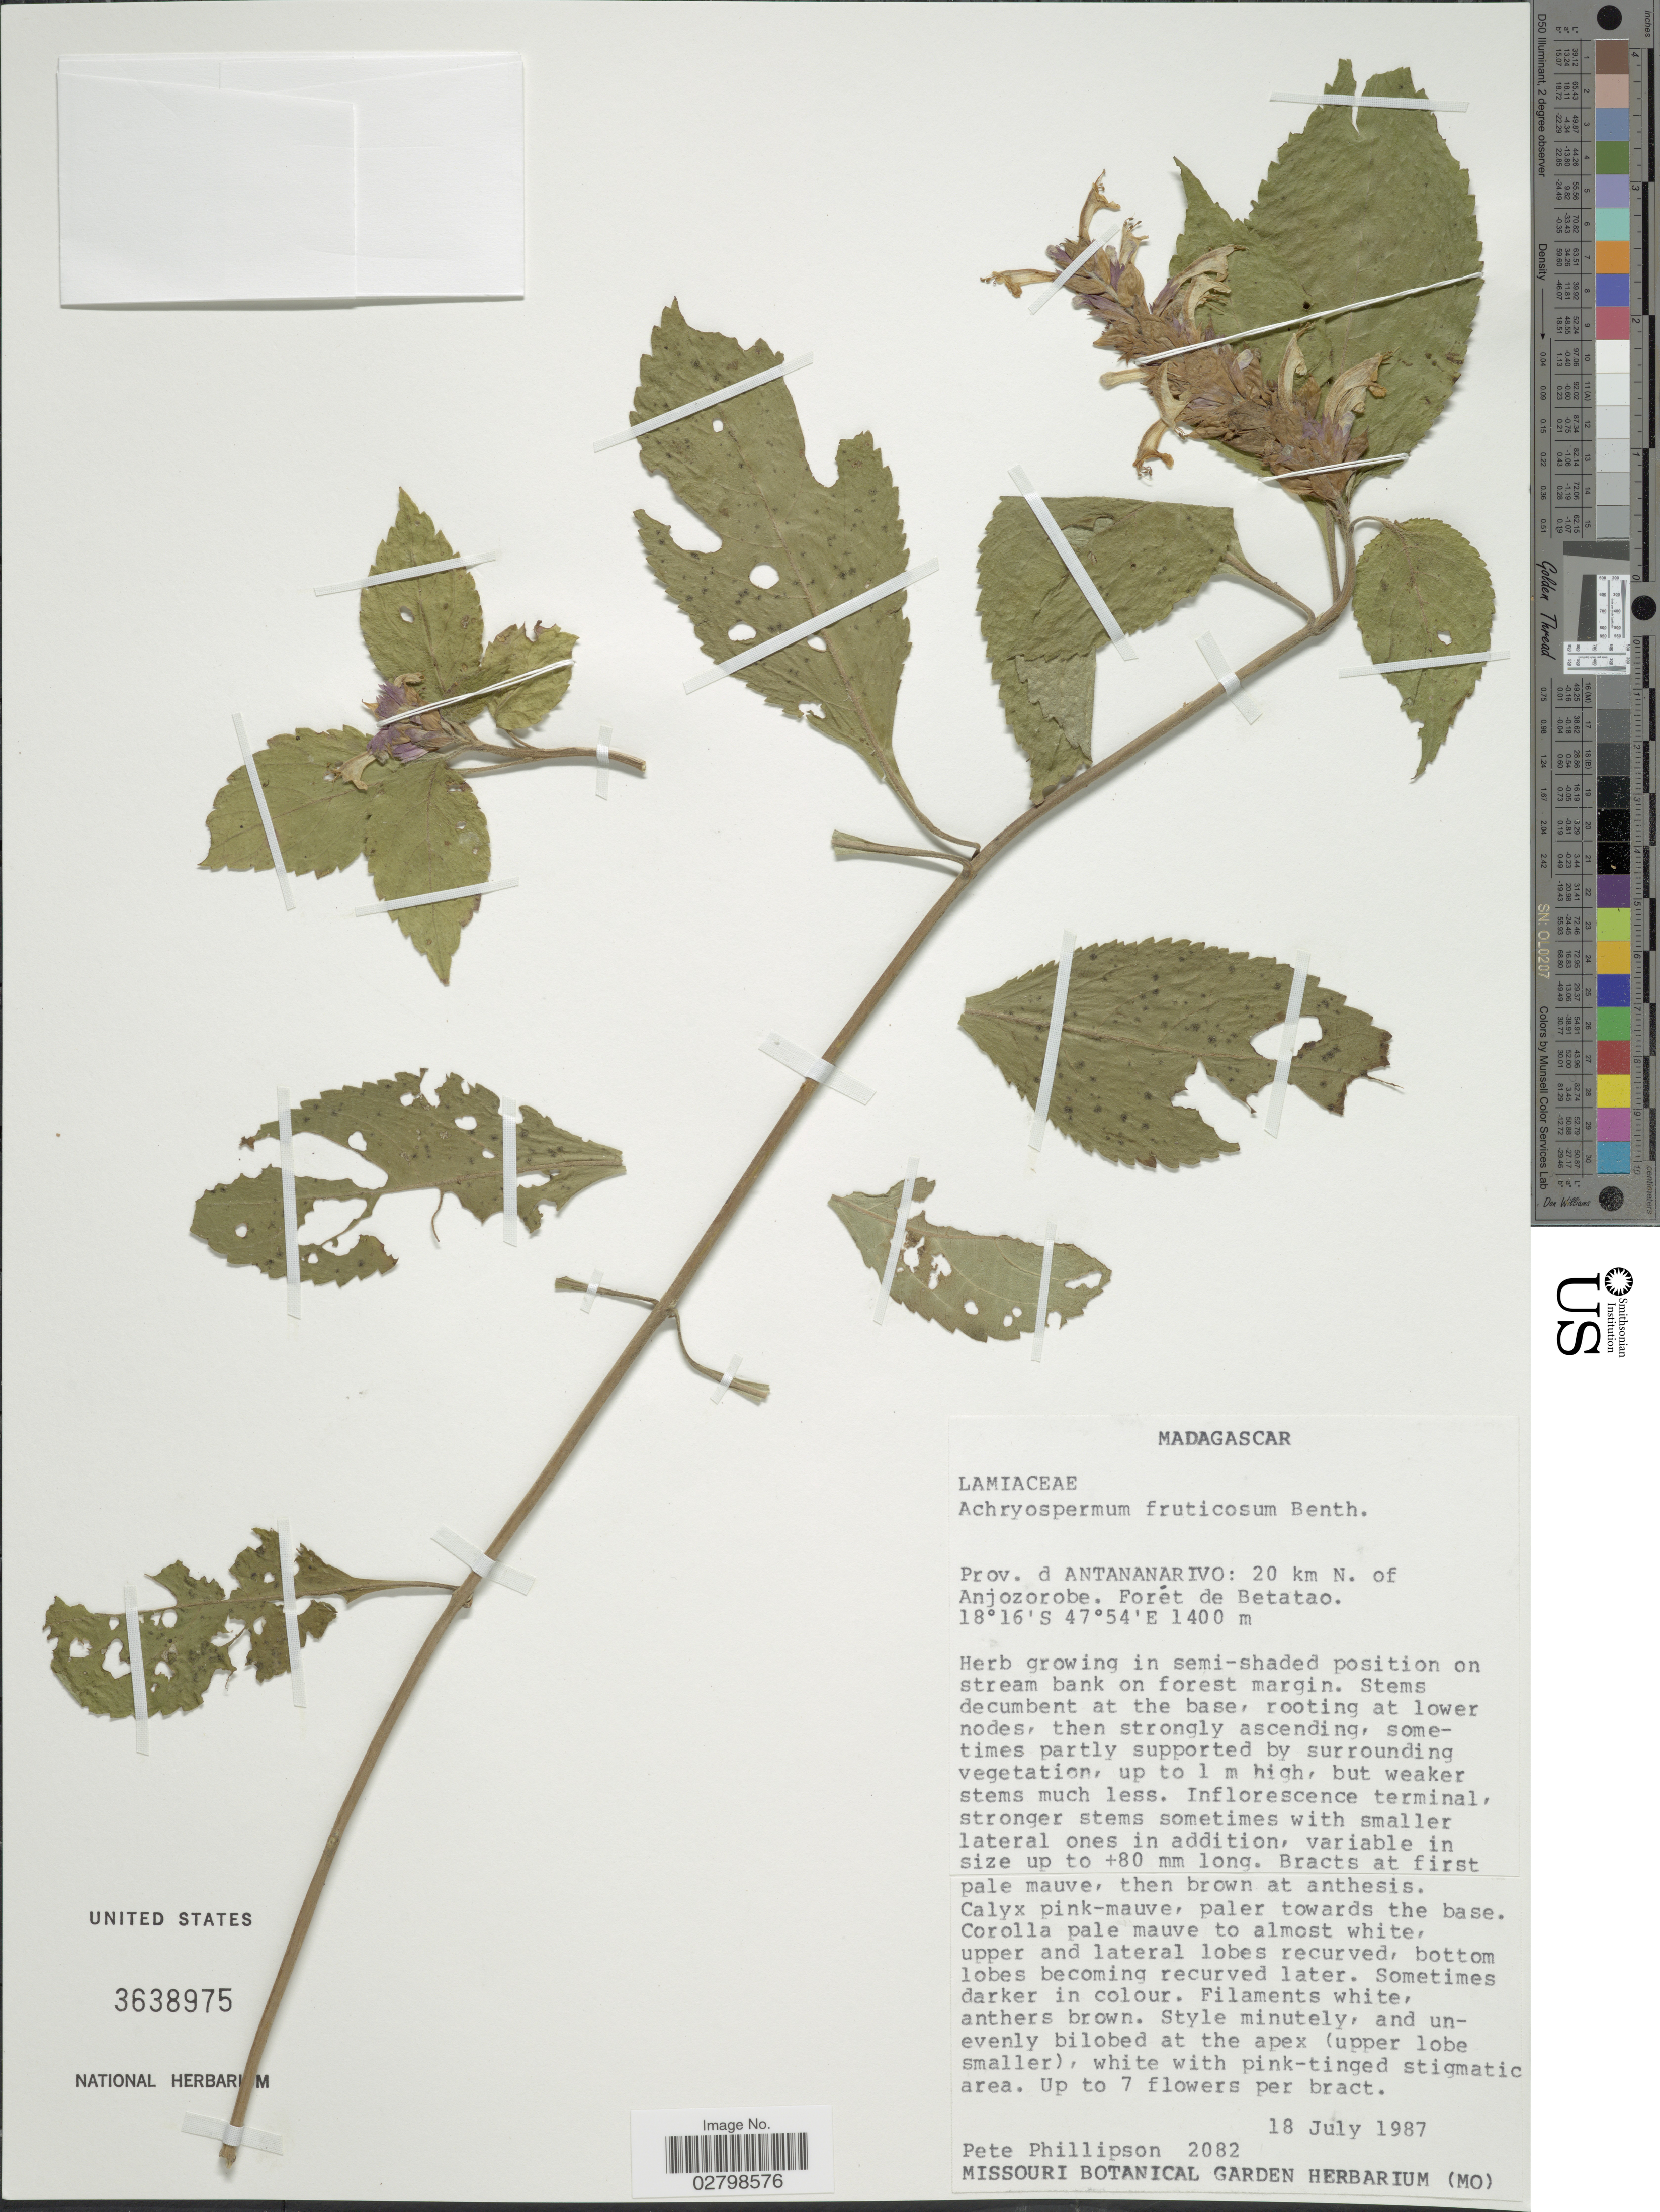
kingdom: Plantae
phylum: Tracheophyta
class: Magnoliopsida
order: Lamiales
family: Lamiaceae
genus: Achyrospermum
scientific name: Achyrospermum fruticosum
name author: Benth.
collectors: P. B. Phillipson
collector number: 2082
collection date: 1987-07-18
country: Madagascar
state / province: Analamanga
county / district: Anjozorobe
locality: Prov. d Antananarivo: 20 km N. of Anjozorobe. Forét de Betatao.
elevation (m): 1400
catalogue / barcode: US 3638975